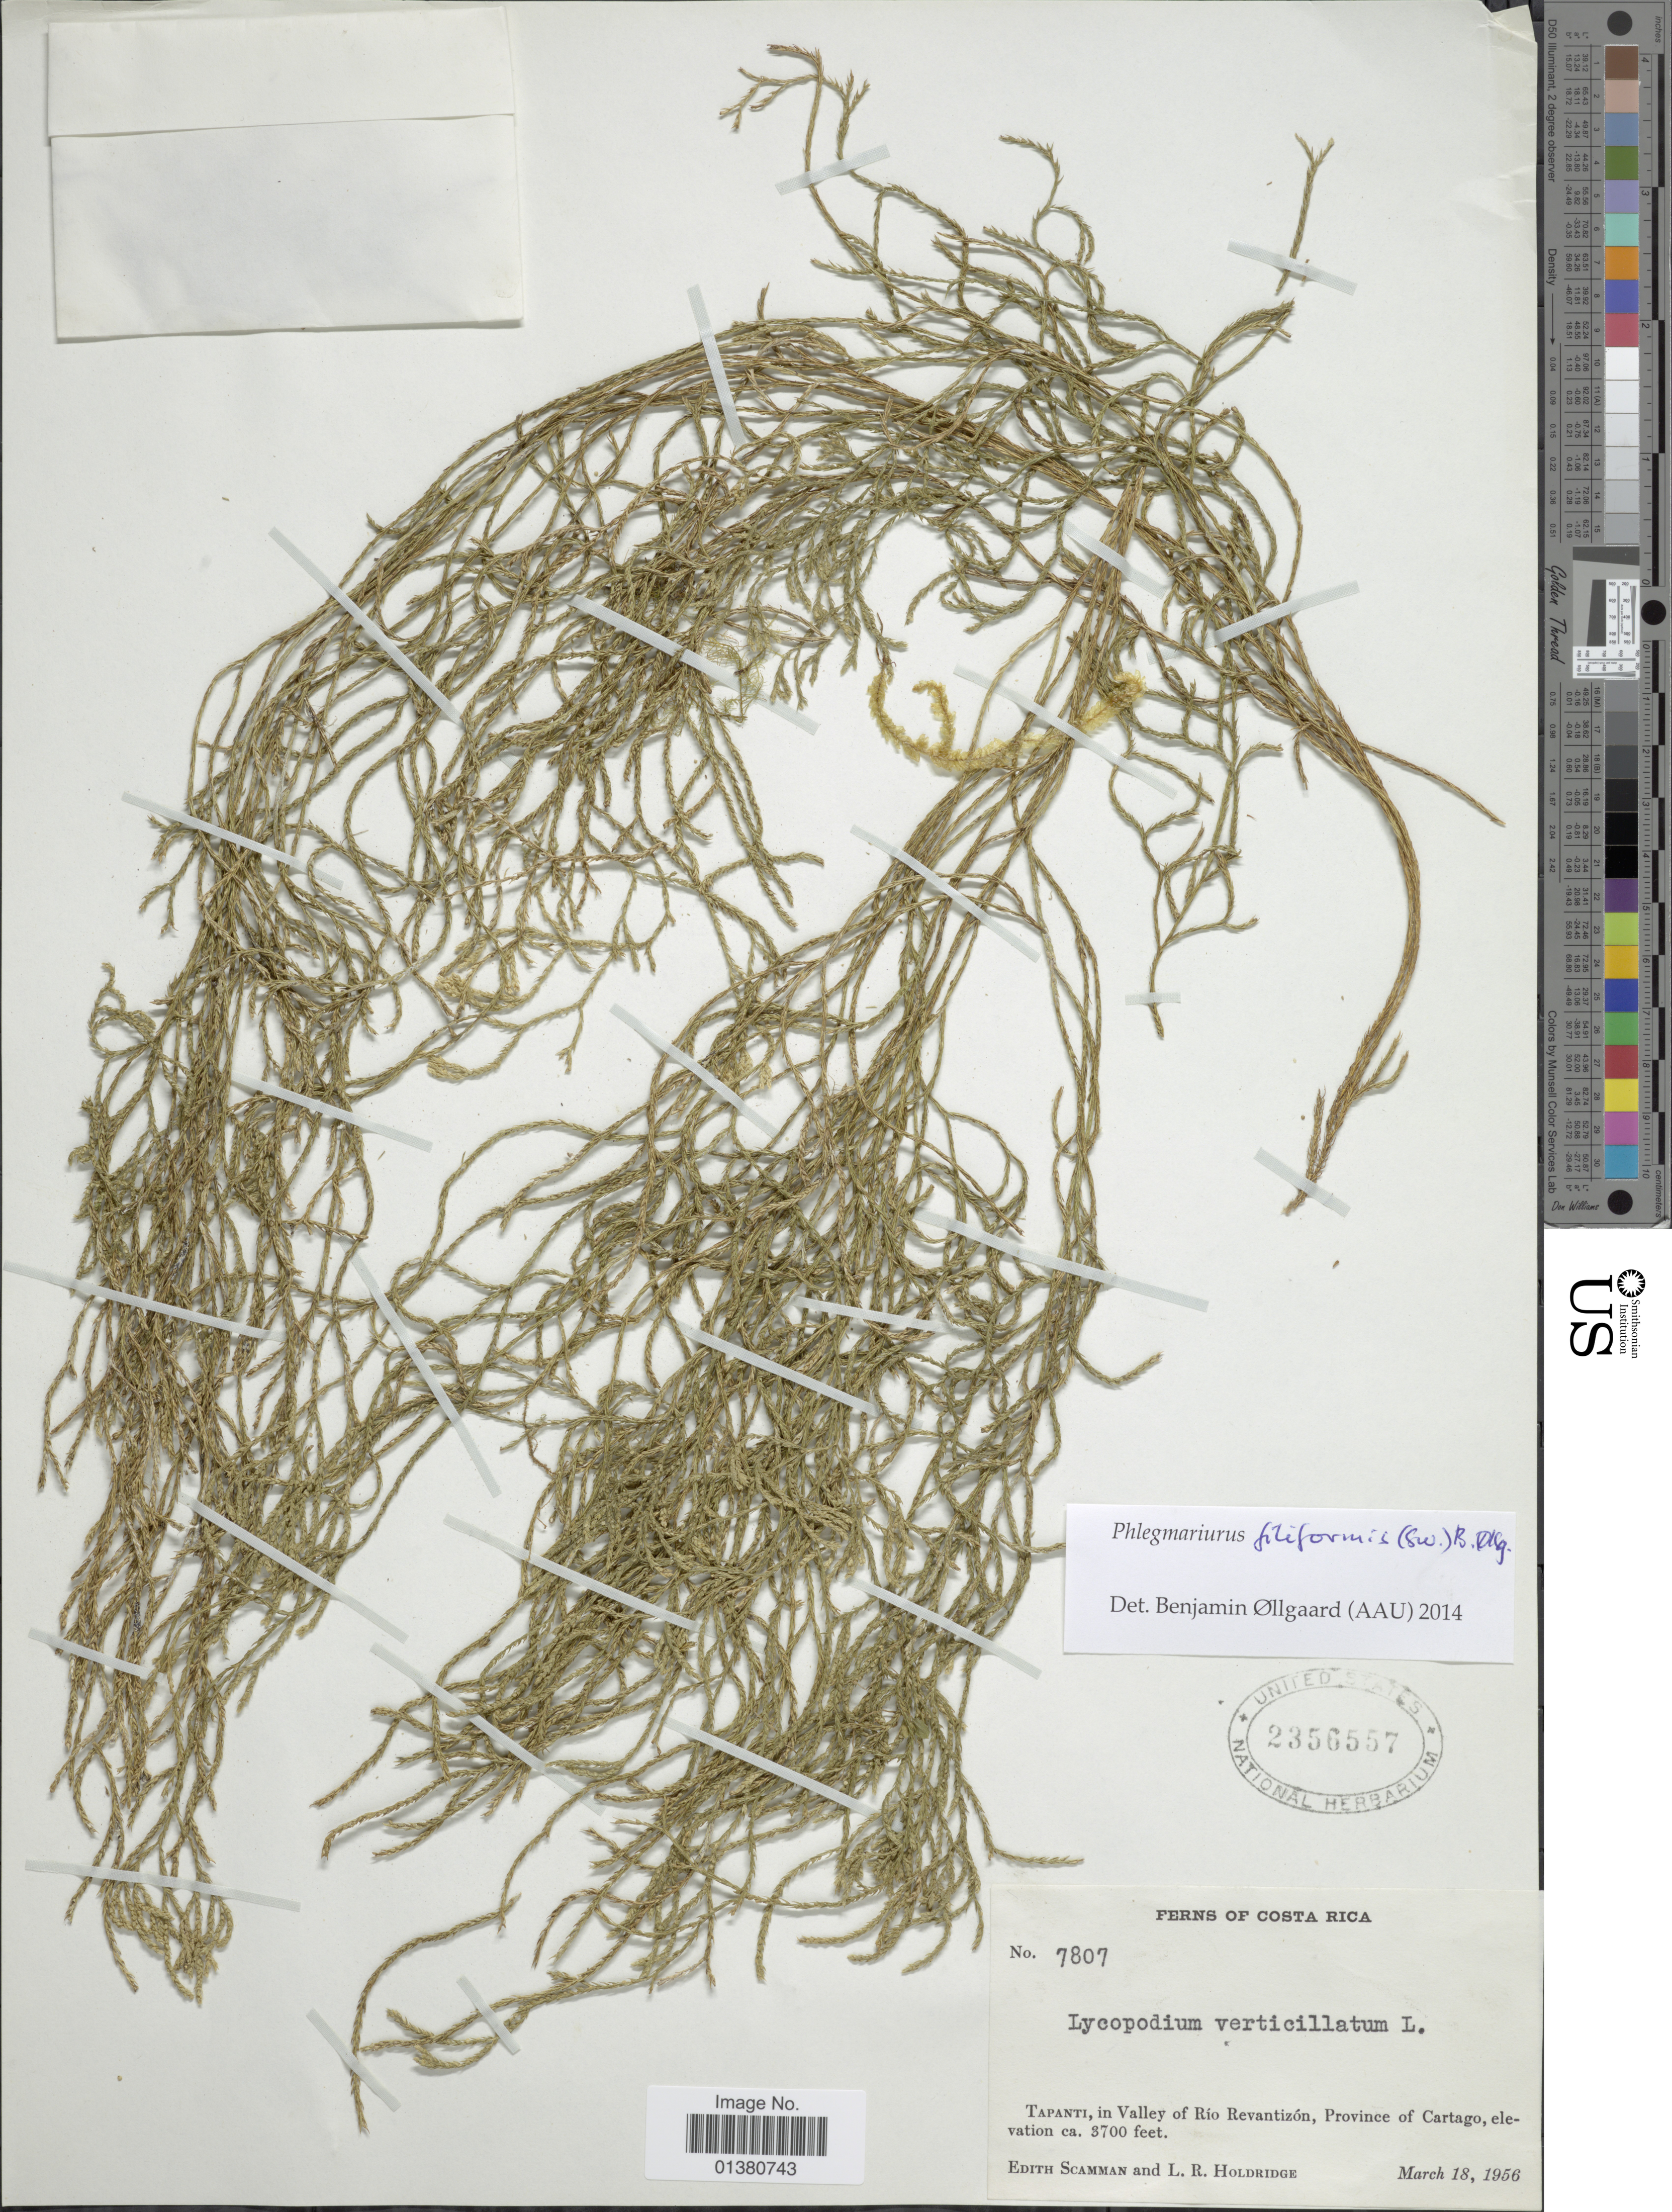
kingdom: Plantae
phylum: Tracheophyta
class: Lycopodiopsida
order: Lycopodiales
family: Lycopodiaceae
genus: Phlegmariurus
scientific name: Phlegmariurus filiformis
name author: (Sw.) W.H. Wagner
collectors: E. Scamman & L. Holdridge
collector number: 7807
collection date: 1956-03-18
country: Costa Rica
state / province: Cartago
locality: Tapanti, in Valley of Río Revantizón, province of Cartago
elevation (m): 1128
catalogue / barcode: US 2356557